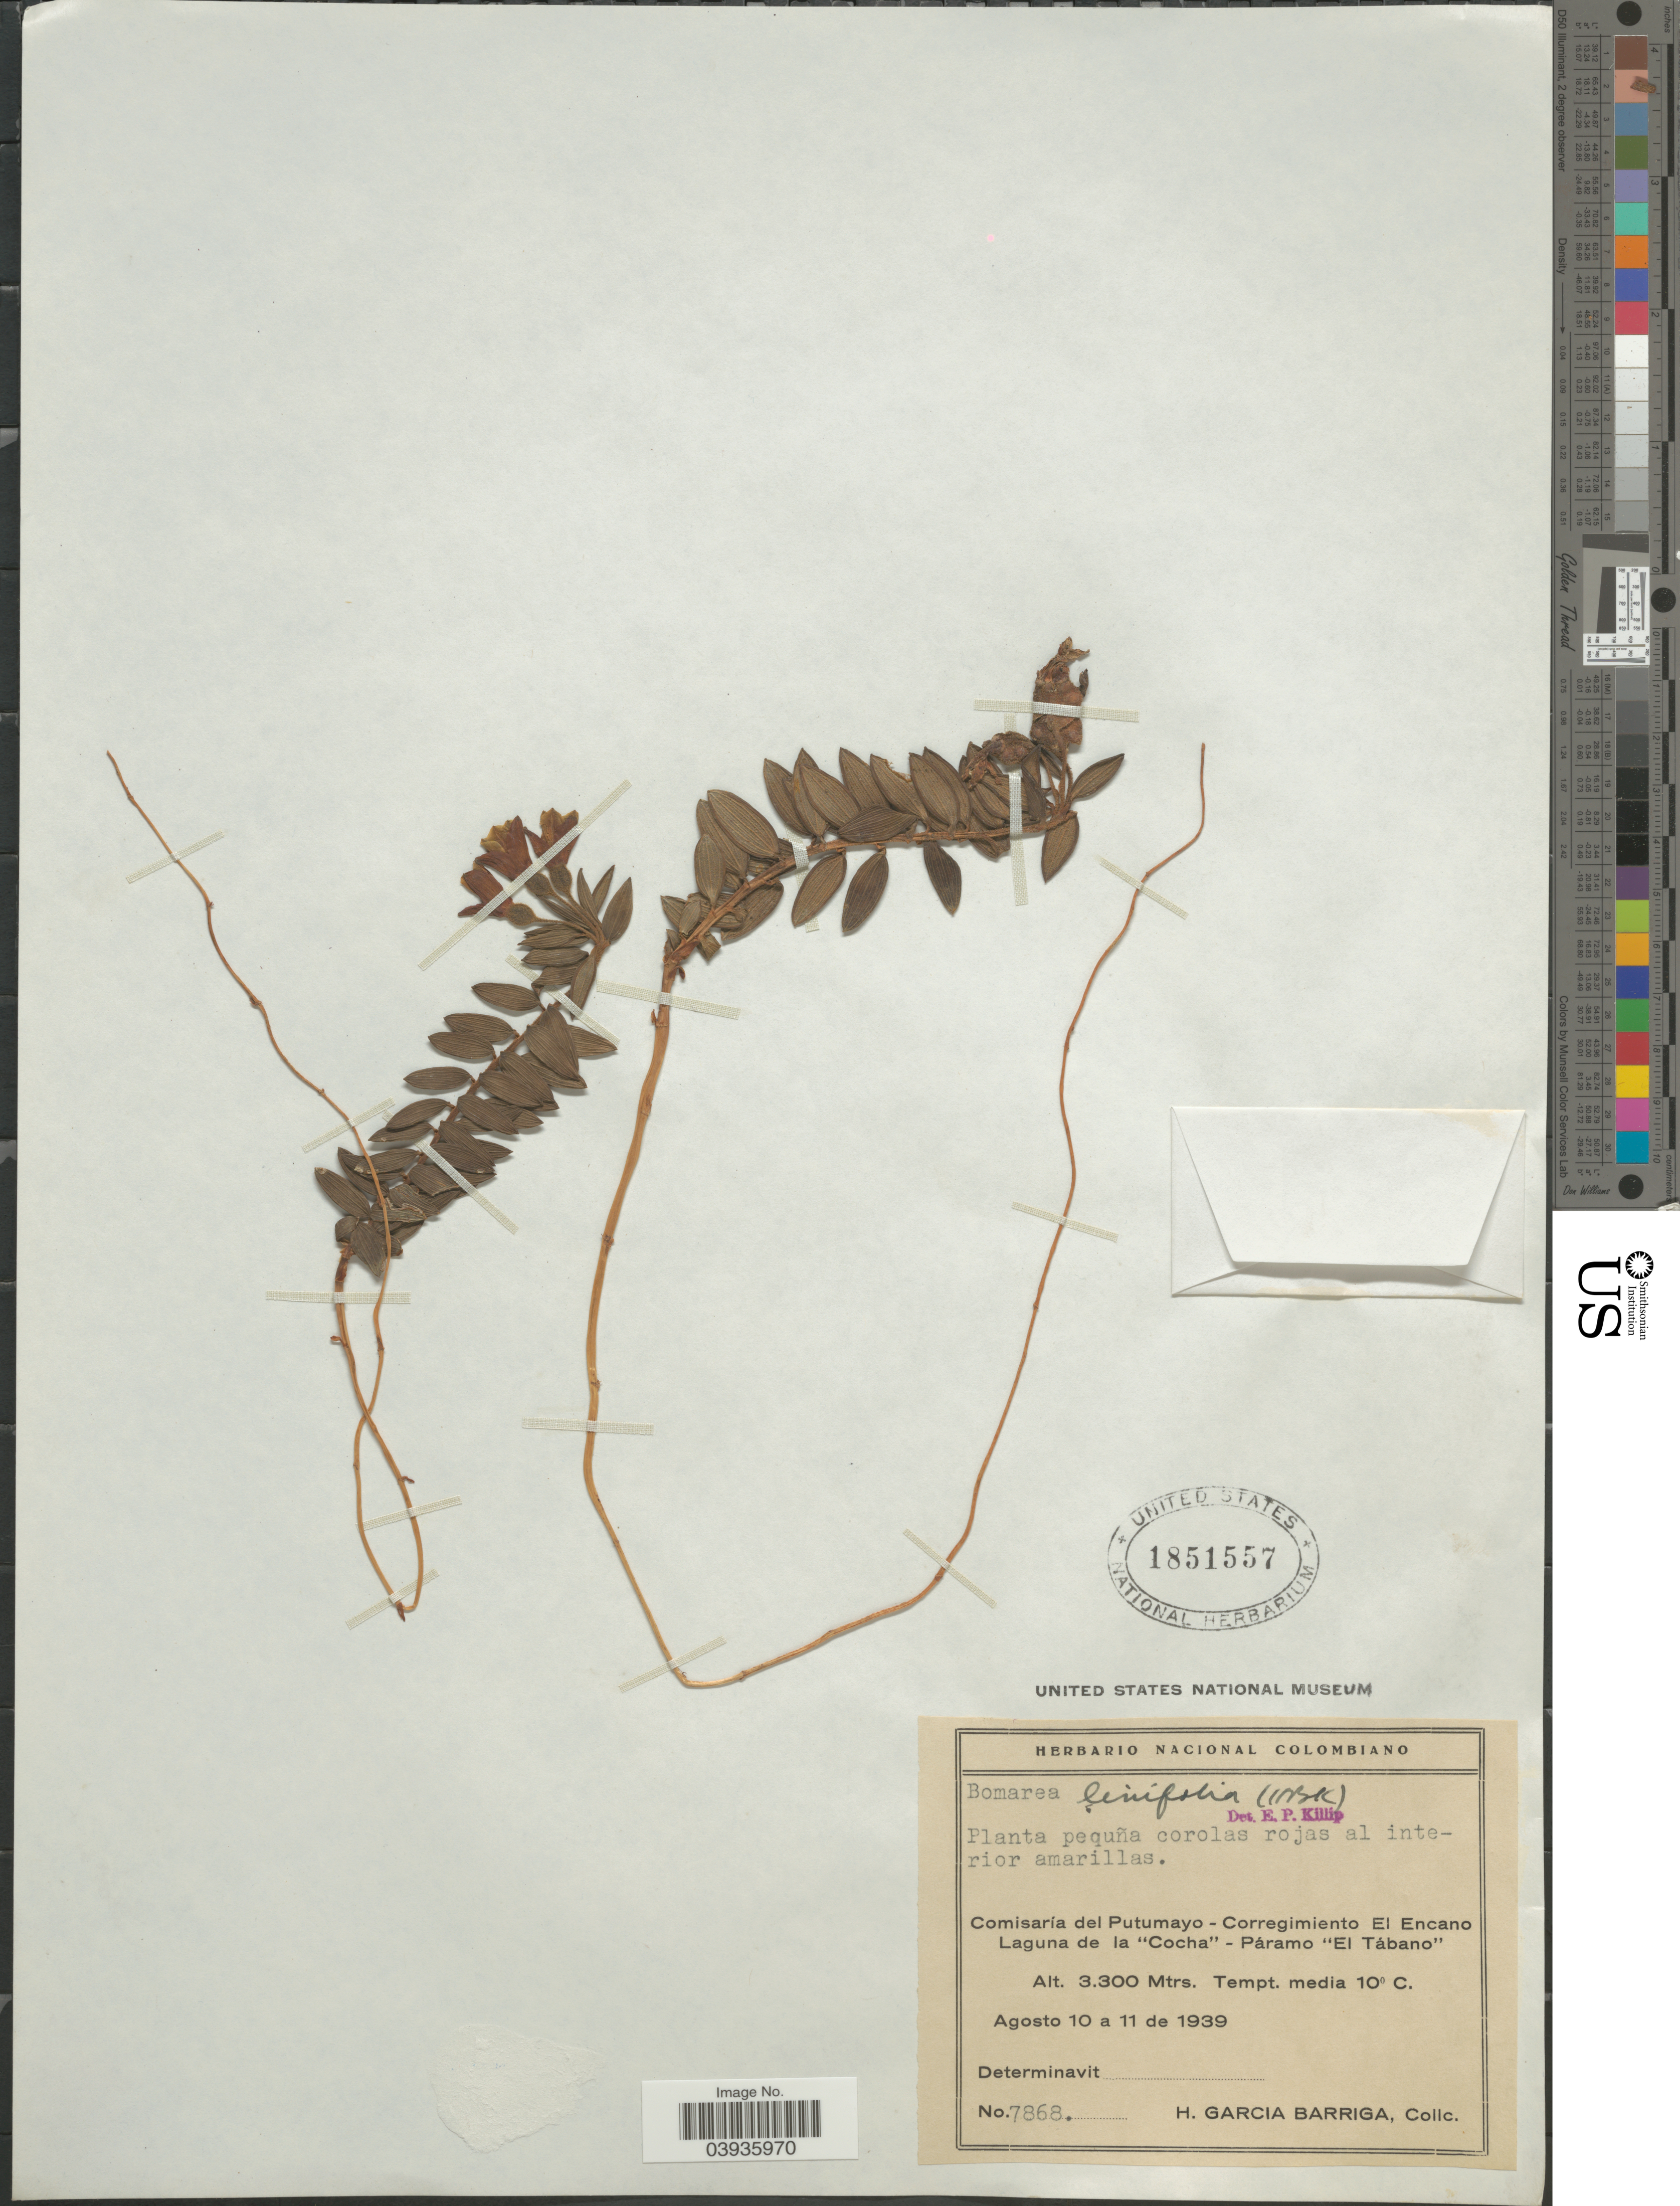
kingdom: Plantae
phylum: Tracheophyta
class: Liliopsida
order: Liliales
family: Alstroemeriaceae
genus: Bomarea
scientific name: Bomarea linifolia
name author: (Kunth) Baker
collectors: H. García Barriga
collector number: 7868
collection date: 1939-08-10/1939-08-11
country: Colombia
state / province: Putumayo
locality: Comisaría del Putumayo - Corregimiento El Encano. Laguna de la "Cocha" - Páramo "El Tábano". Tempt. media 10º C.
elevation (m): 3300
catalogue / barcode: US 1851557